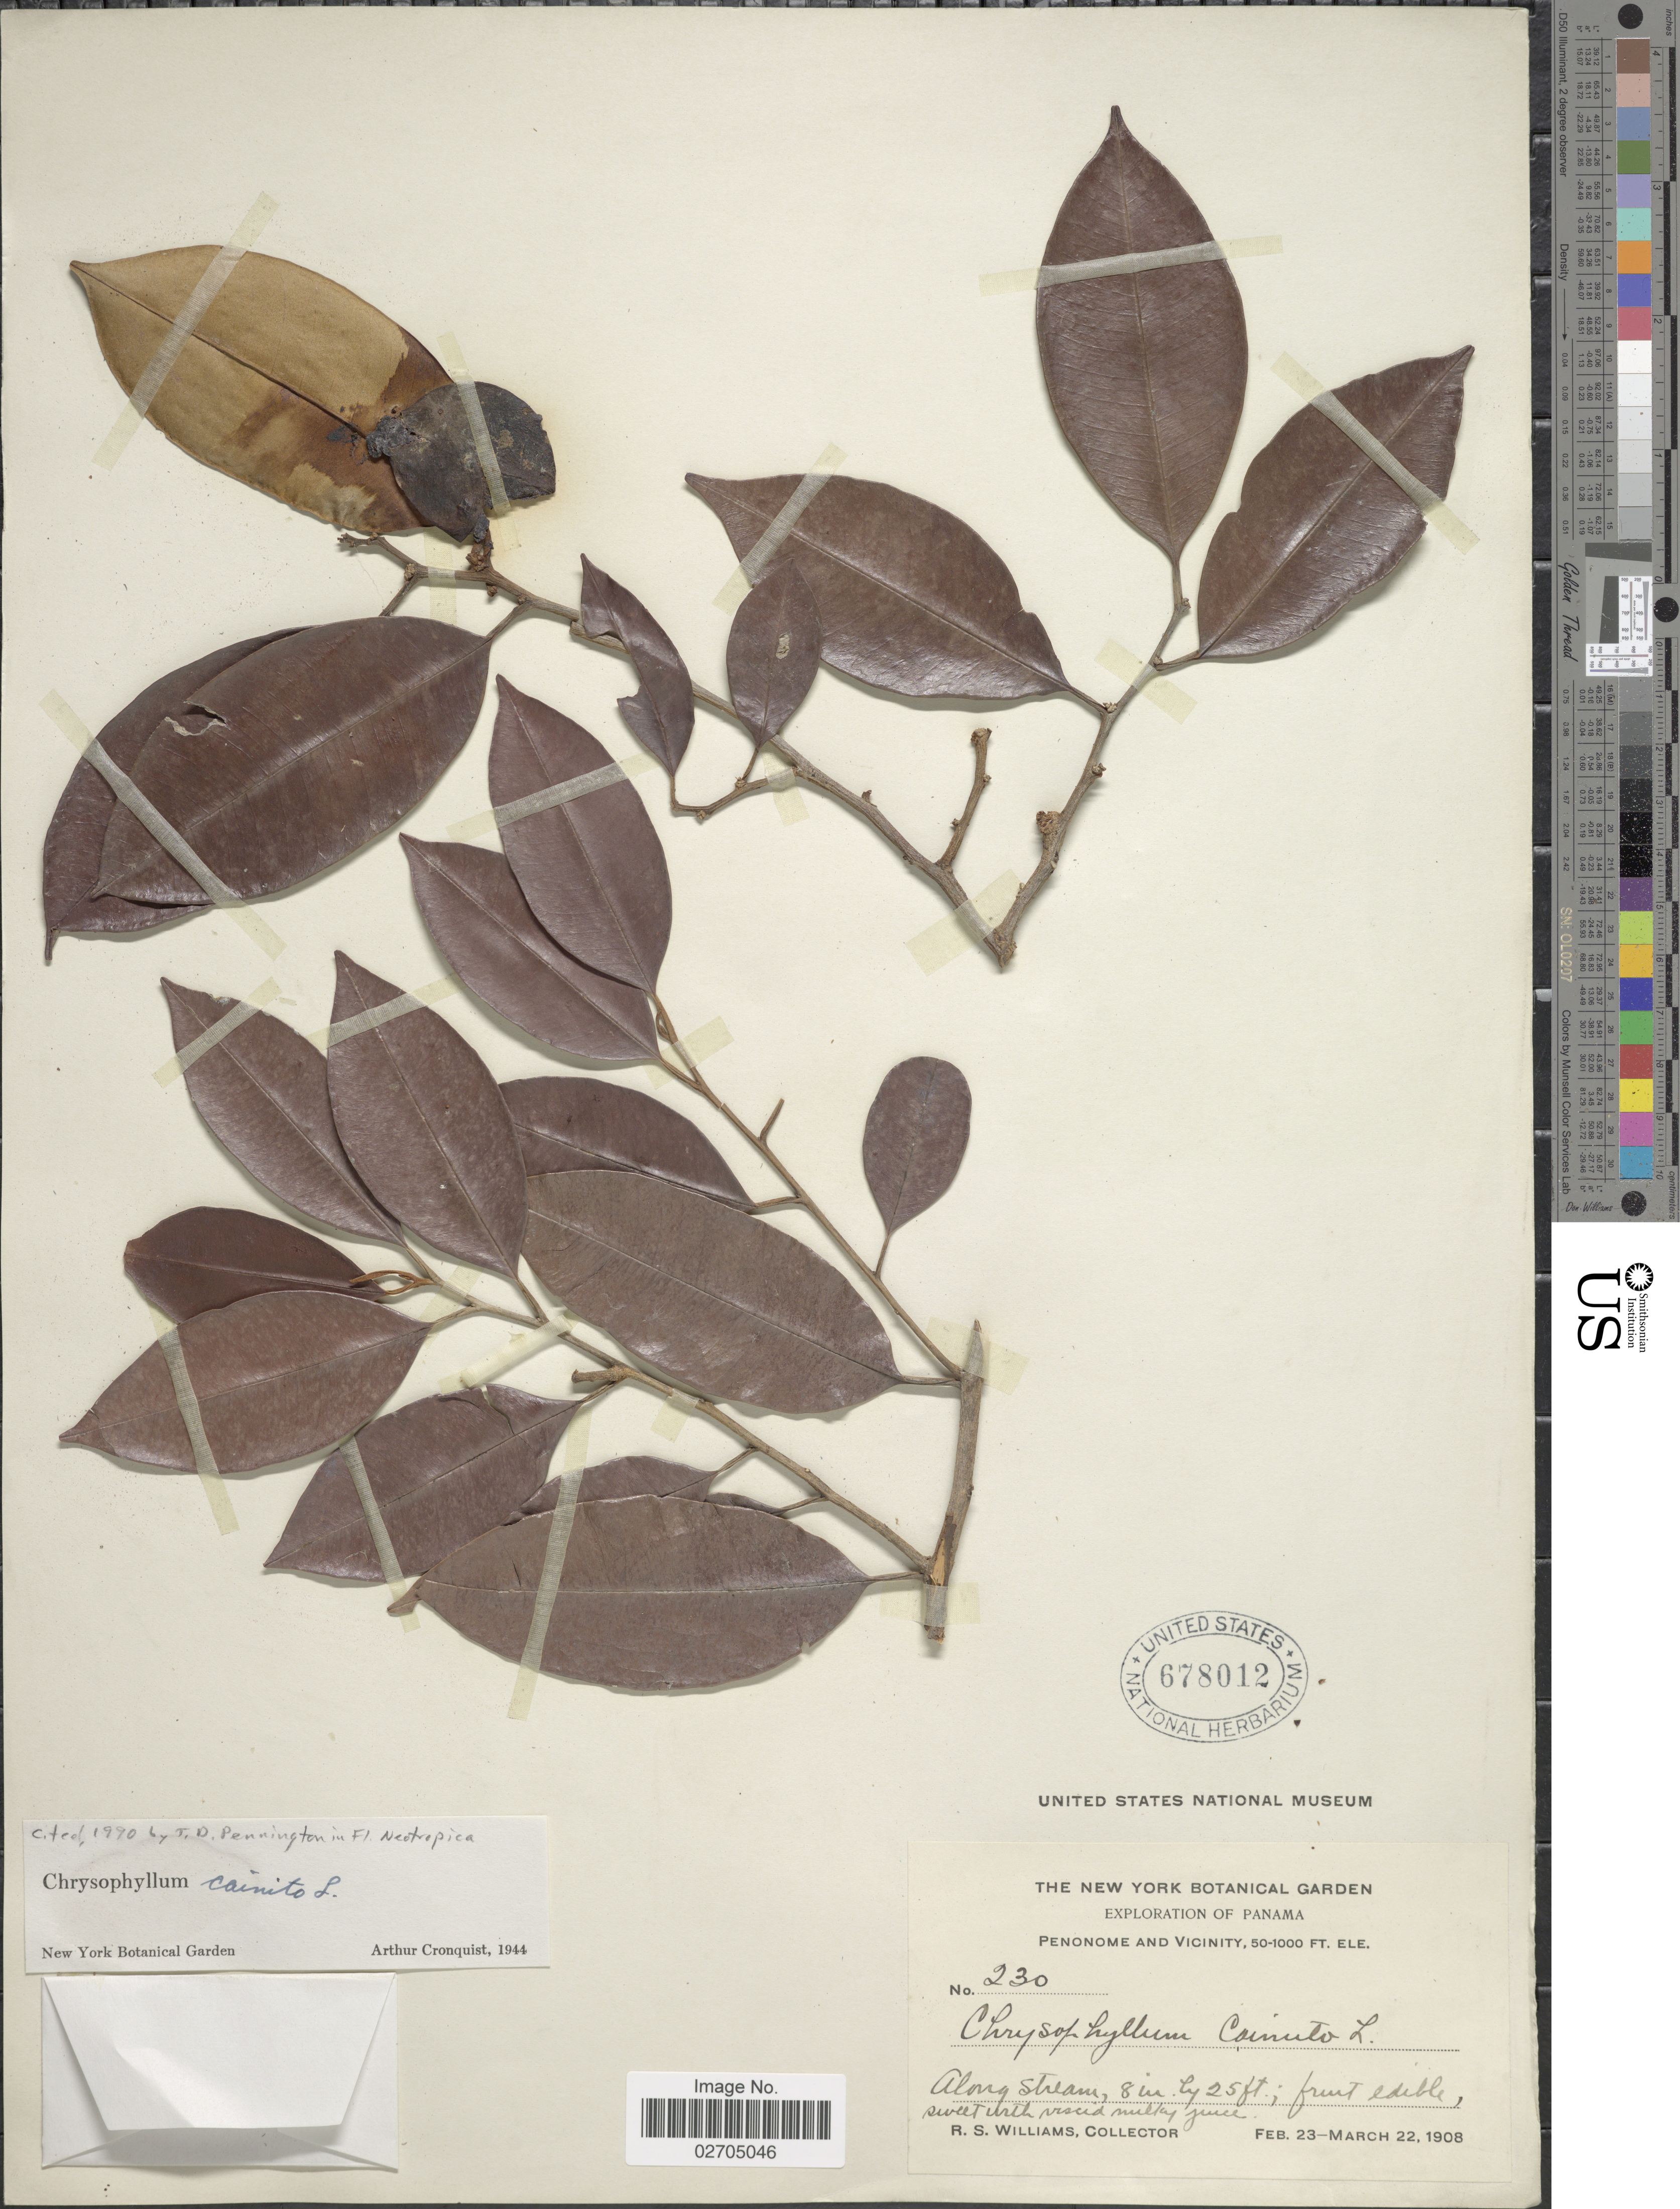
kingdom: Plantae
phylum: Tracheophyta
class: Magnoliopsida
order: Ericales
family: Sapotaceae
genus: Chrysophyllum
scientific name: Chrysophyllum cainito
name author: L.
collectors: R. Wiliams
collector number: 230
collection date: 1908-02-23/1908-03-22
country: Panama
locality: Penonome and vicinity, along stream.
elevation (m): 15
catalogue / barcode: US 678012